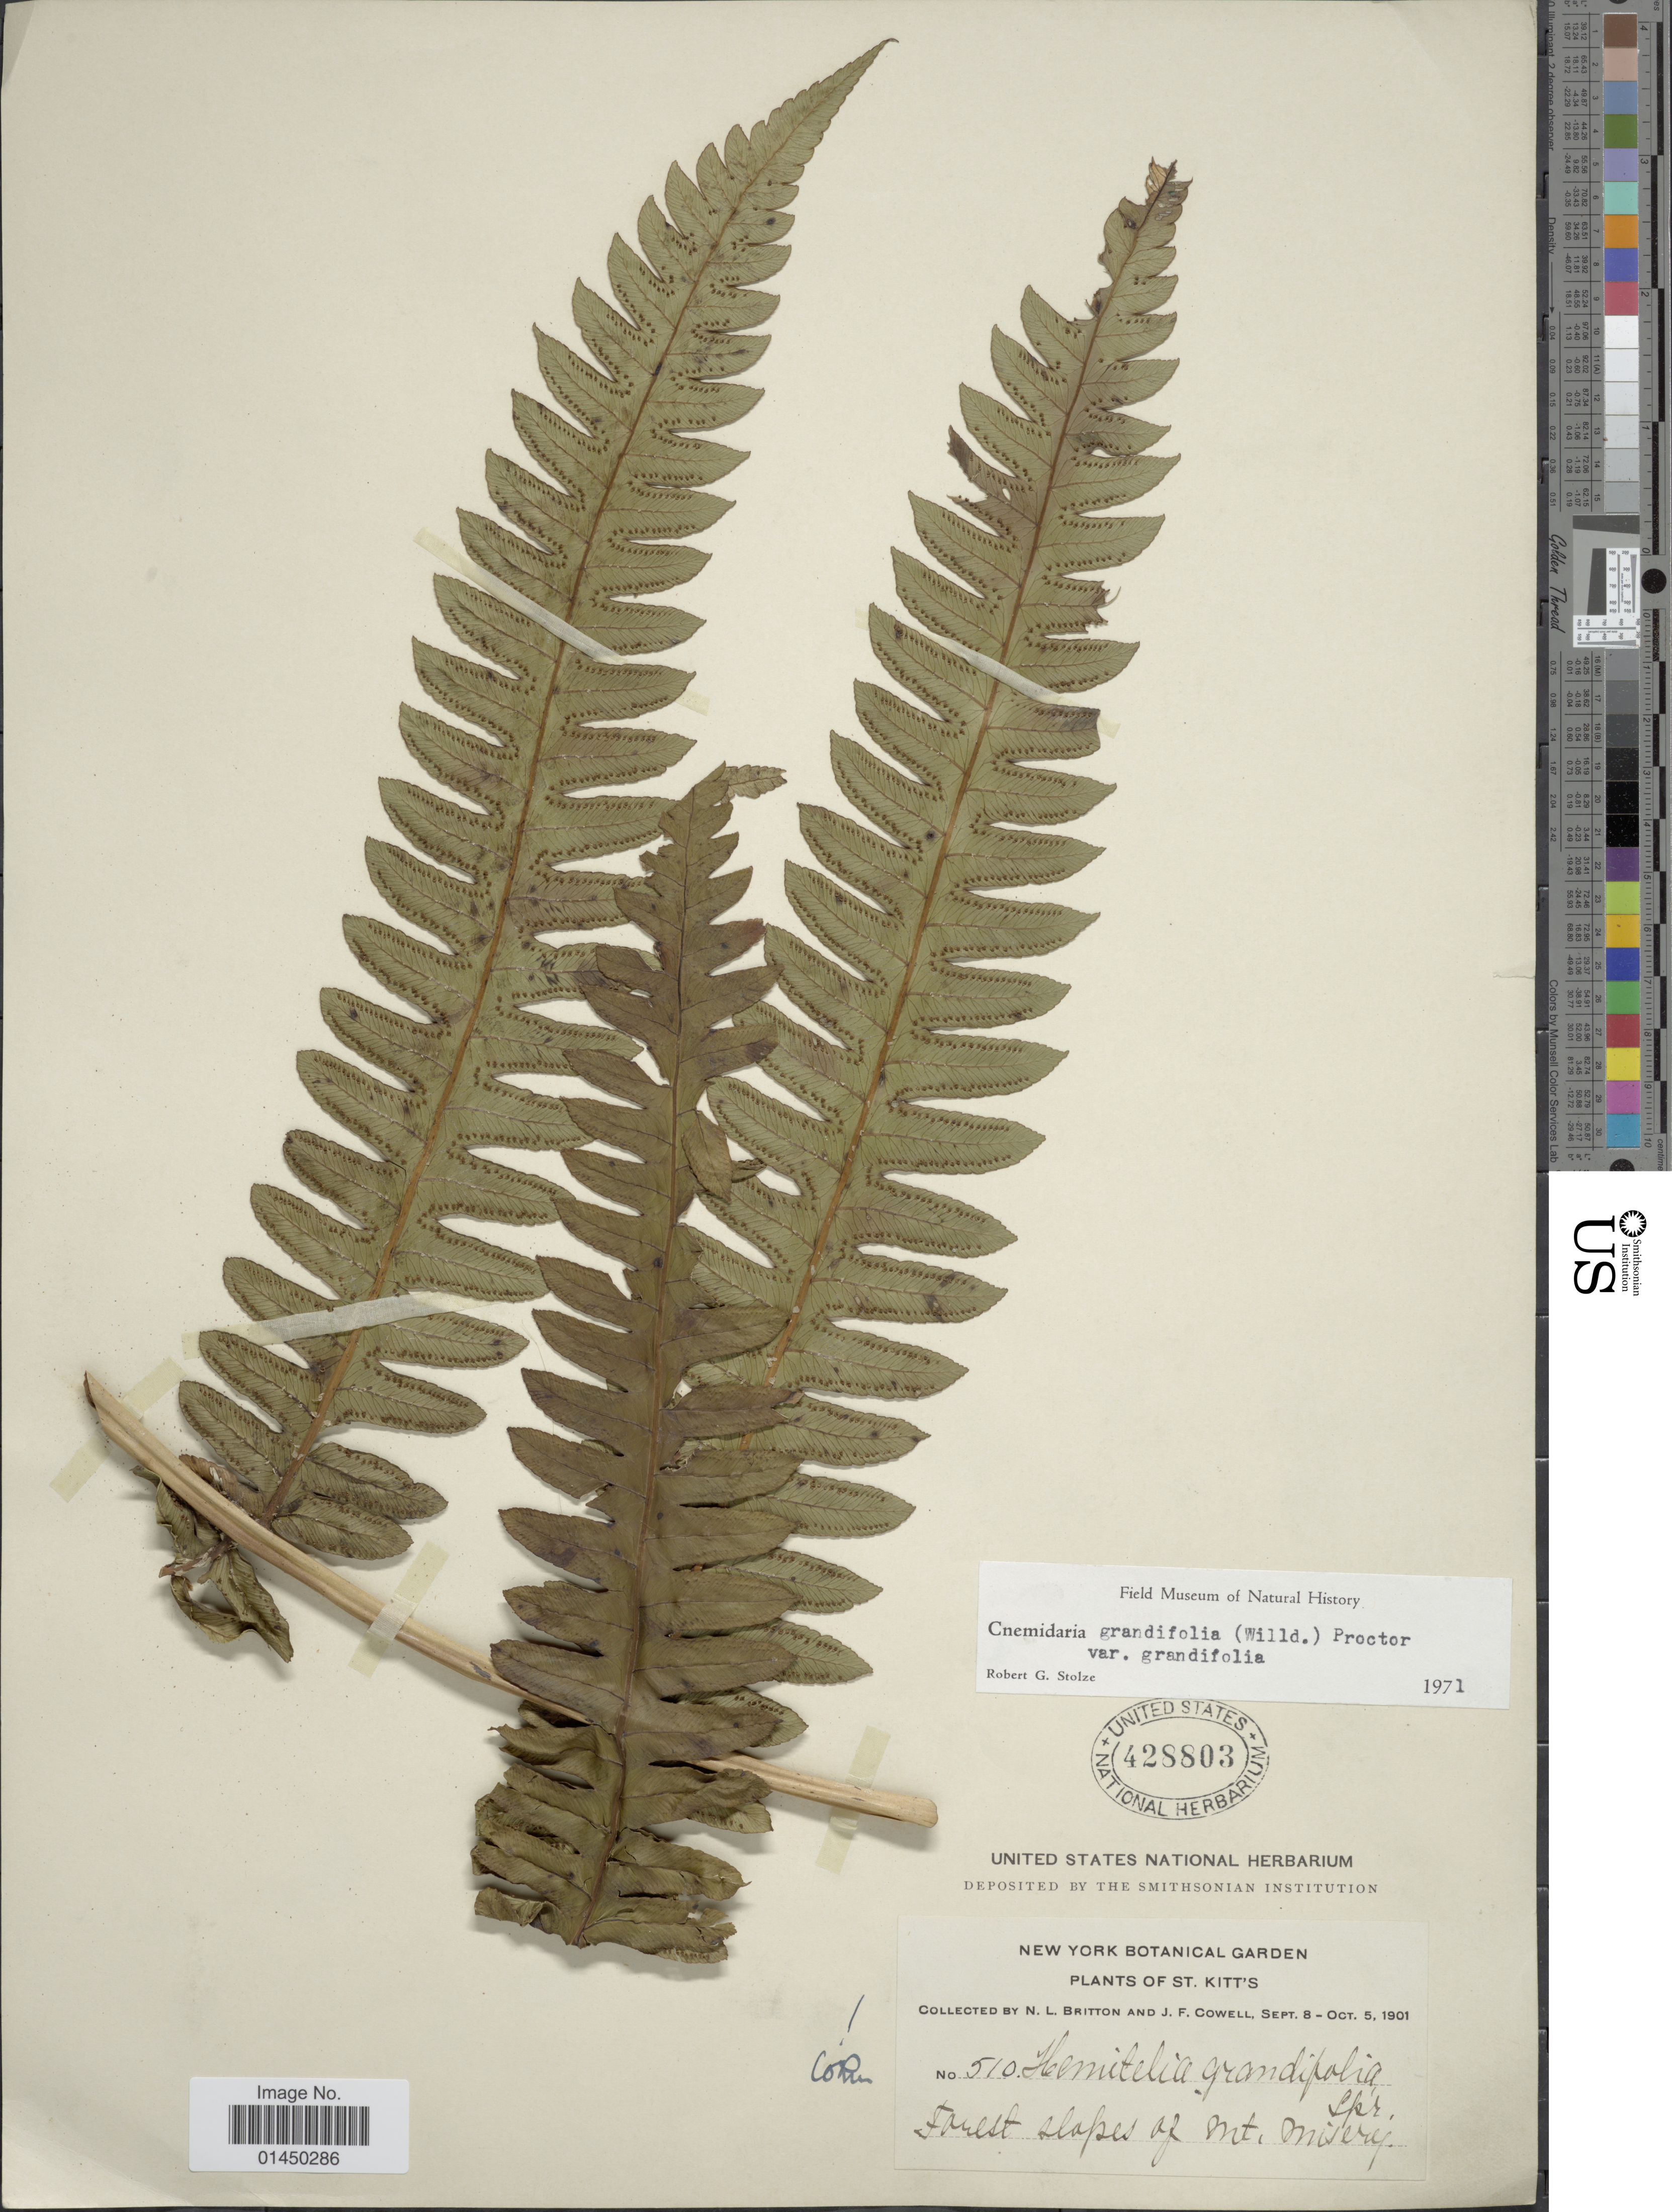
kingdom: Plantae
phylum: Tracheophyta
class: Polypodiopsida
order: Cyatheales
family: Cyatheaceae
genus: Cyathea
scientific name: Cyathea grandifolia var. grandifolia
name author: Willd.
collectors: N. Britton & J. F. Cowell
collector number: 510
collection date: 1901-09-08/1901-10-05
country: St. Christopher-Nevis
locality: St. Kitts, forest slopes of Mt. Misery. [interpreted]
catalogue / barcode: US 428803